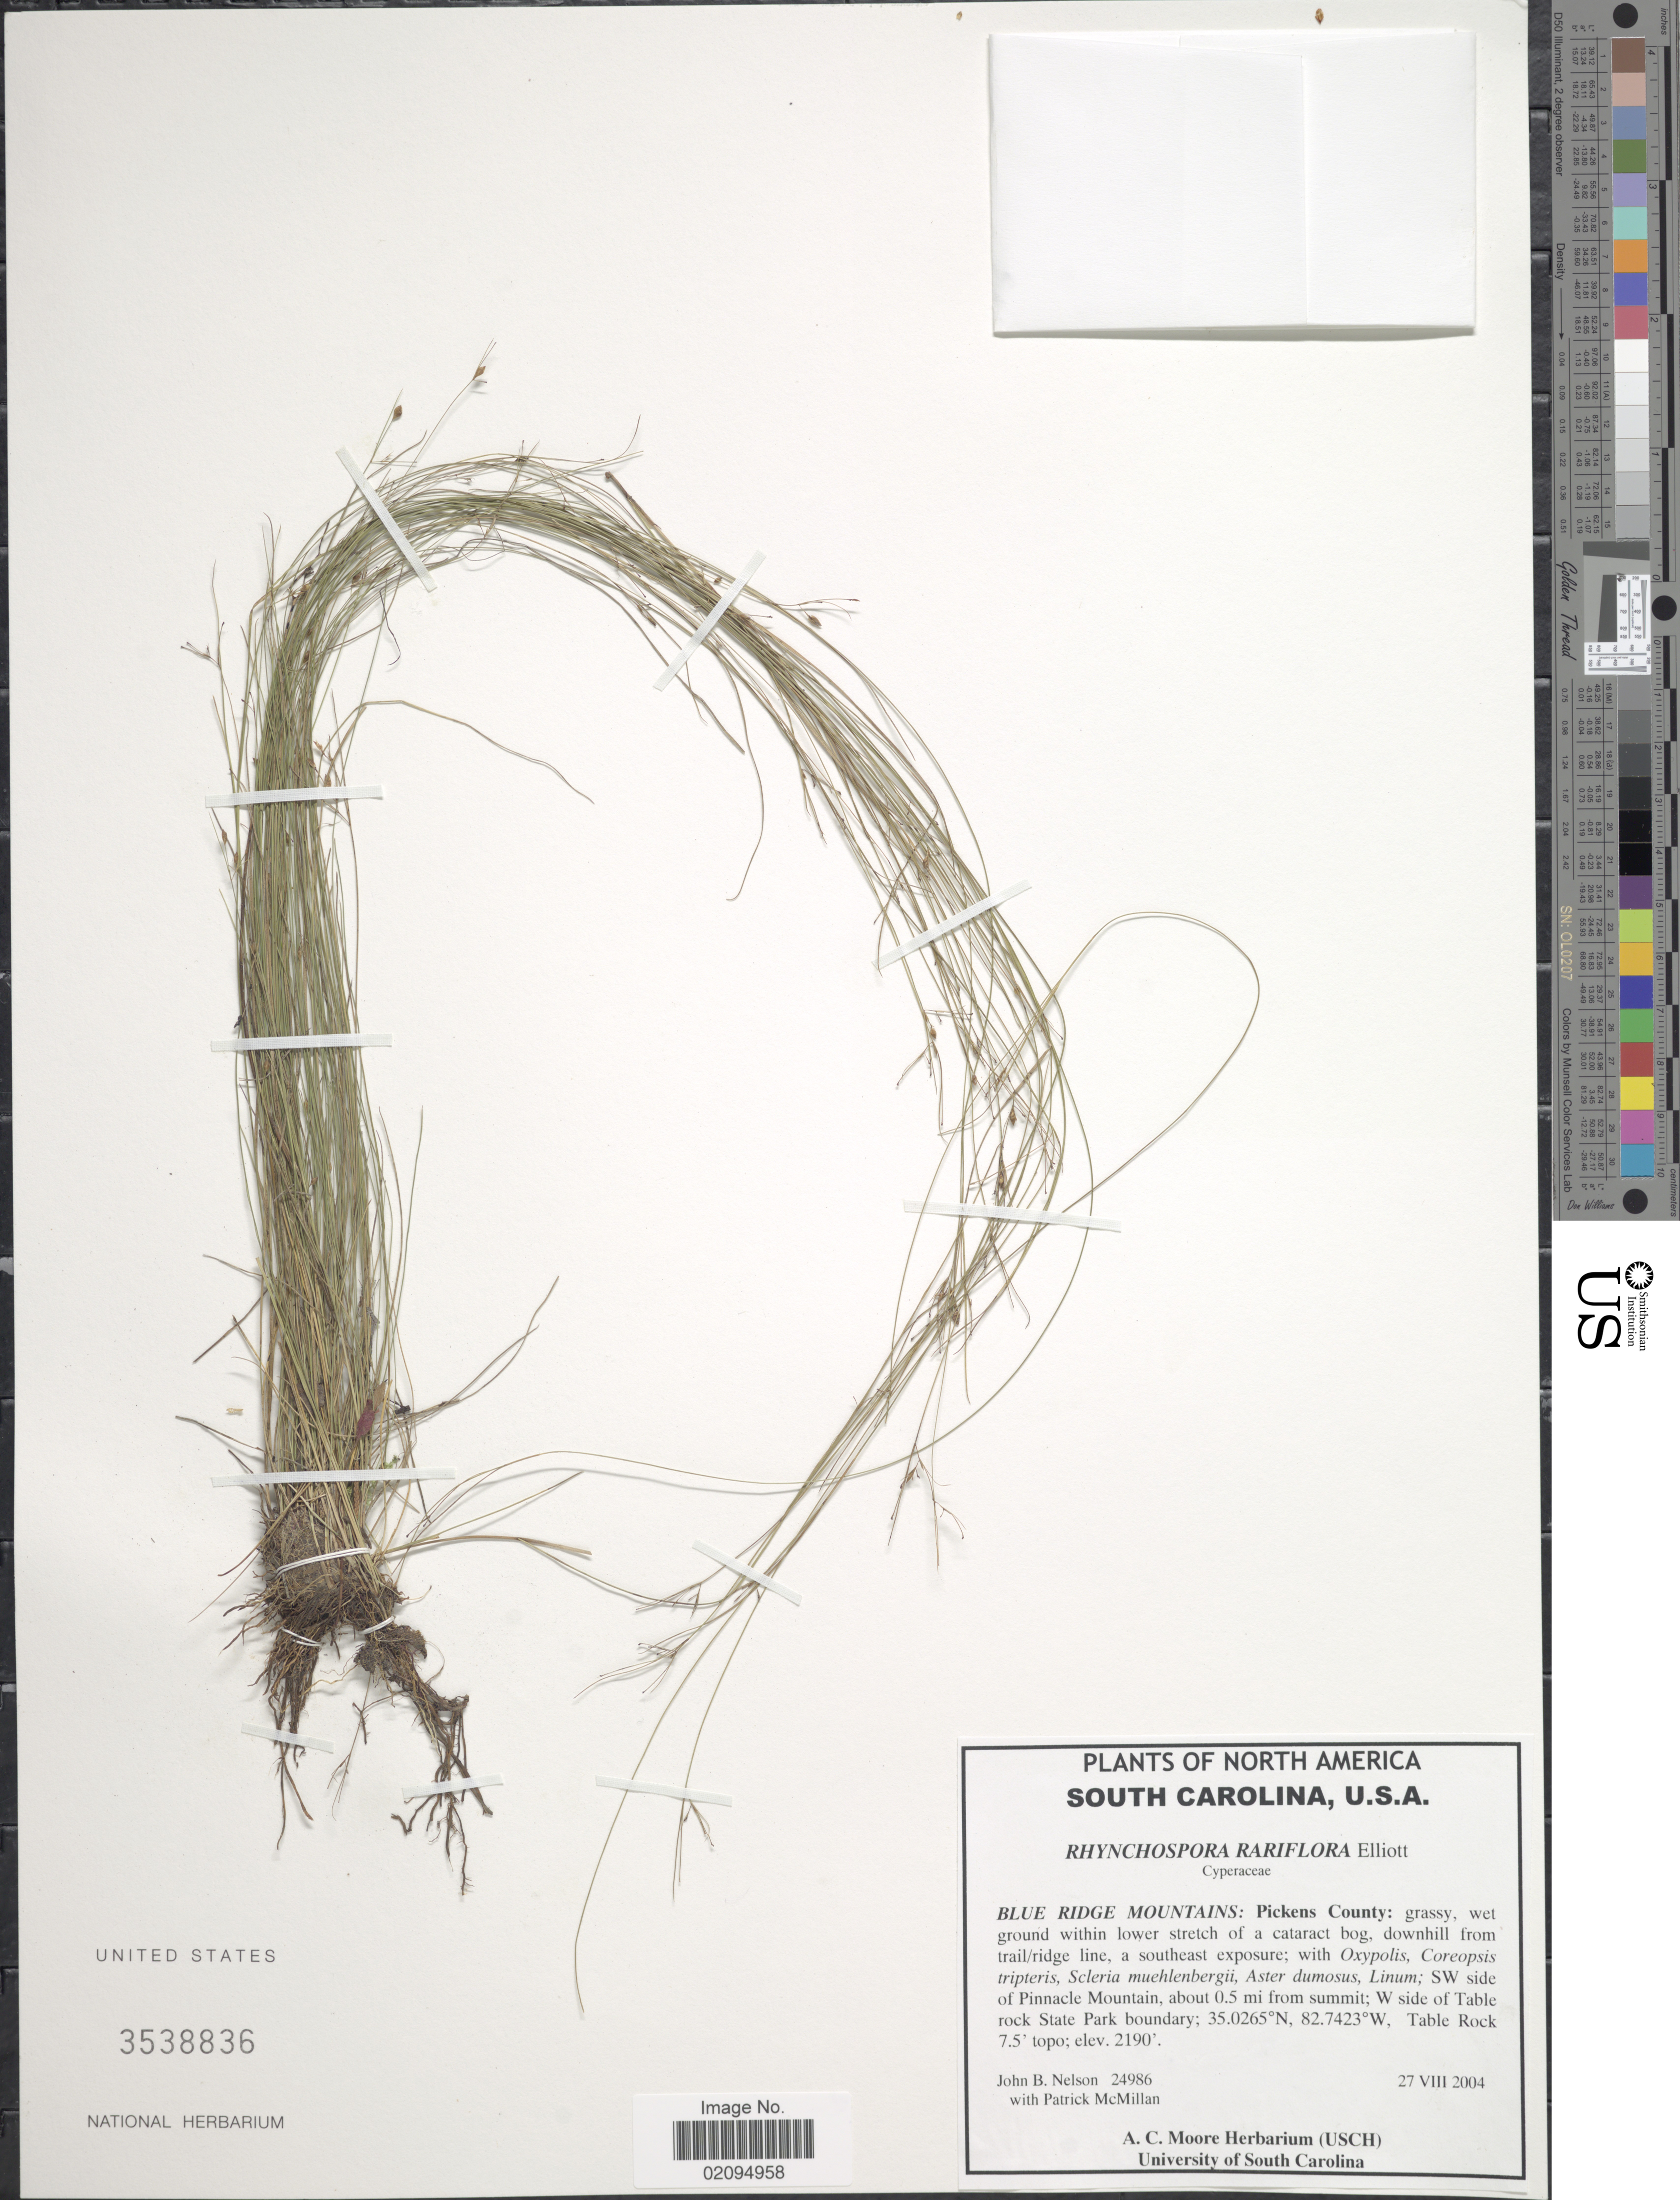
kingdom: Plantae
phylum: Tracheophyta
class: Liliopsida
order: Poales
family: Cyperaceae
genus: Rhynchospora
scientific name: Rhynchospora rariflora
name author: (Michx.) Elliott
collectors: J. Nelson & P. D. McMillan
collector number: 24986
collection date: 2004-07-27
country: United States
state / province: South Carolina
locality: Blue Ridge Mountains: Pickens County. SW side of Pinnacle mountain, about 0.5 mi from summit; W side of Table rock State Park Boundary, Table Rock 7.5' topo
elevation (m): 668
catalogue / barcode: US 3538836